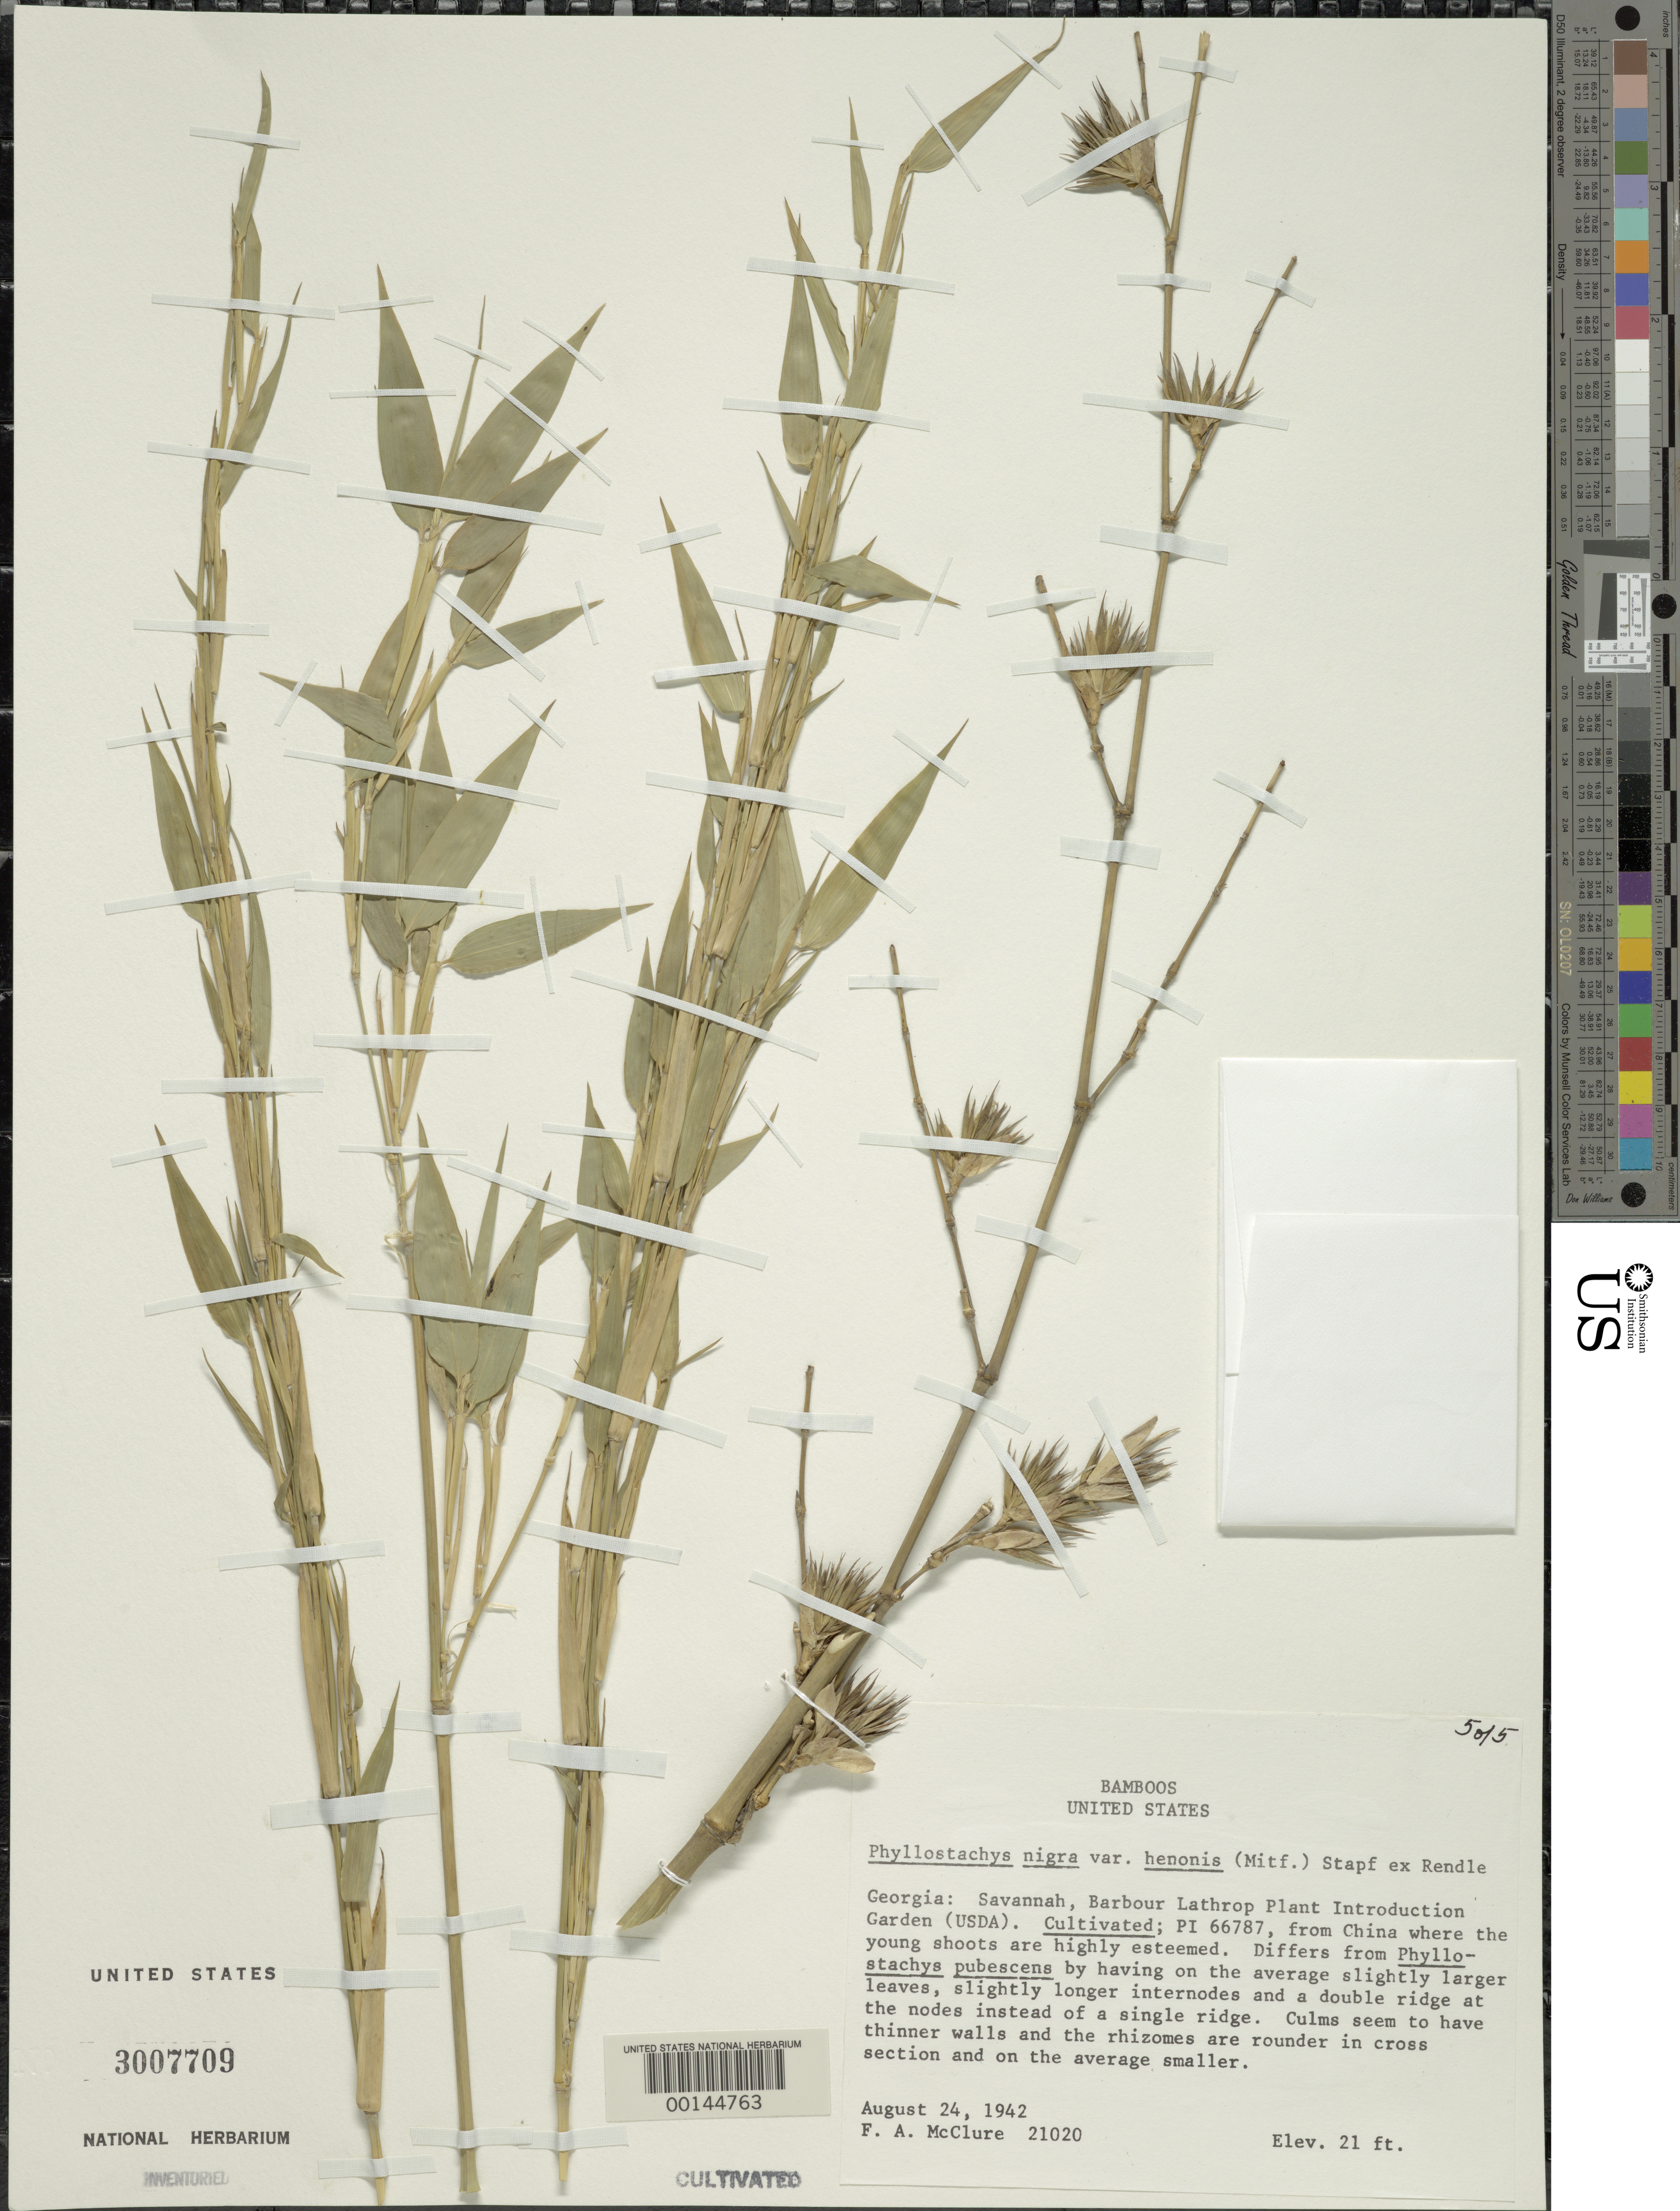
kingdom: Plantae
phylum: Tracheophyta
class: Liliopsida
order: Poales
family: Poaceae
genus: Phyllostachys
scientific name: Phyllostachys nigra var. henonis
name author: (Mitford) Stapf ex Rendle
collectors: F. A. McClure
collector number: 21020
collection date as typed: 24 Aug 1942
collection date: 1942-08-24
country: United States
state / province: Georgia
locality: Savannah, barbour lathrop p.i. garden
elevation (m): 6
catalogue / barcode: US 3007709